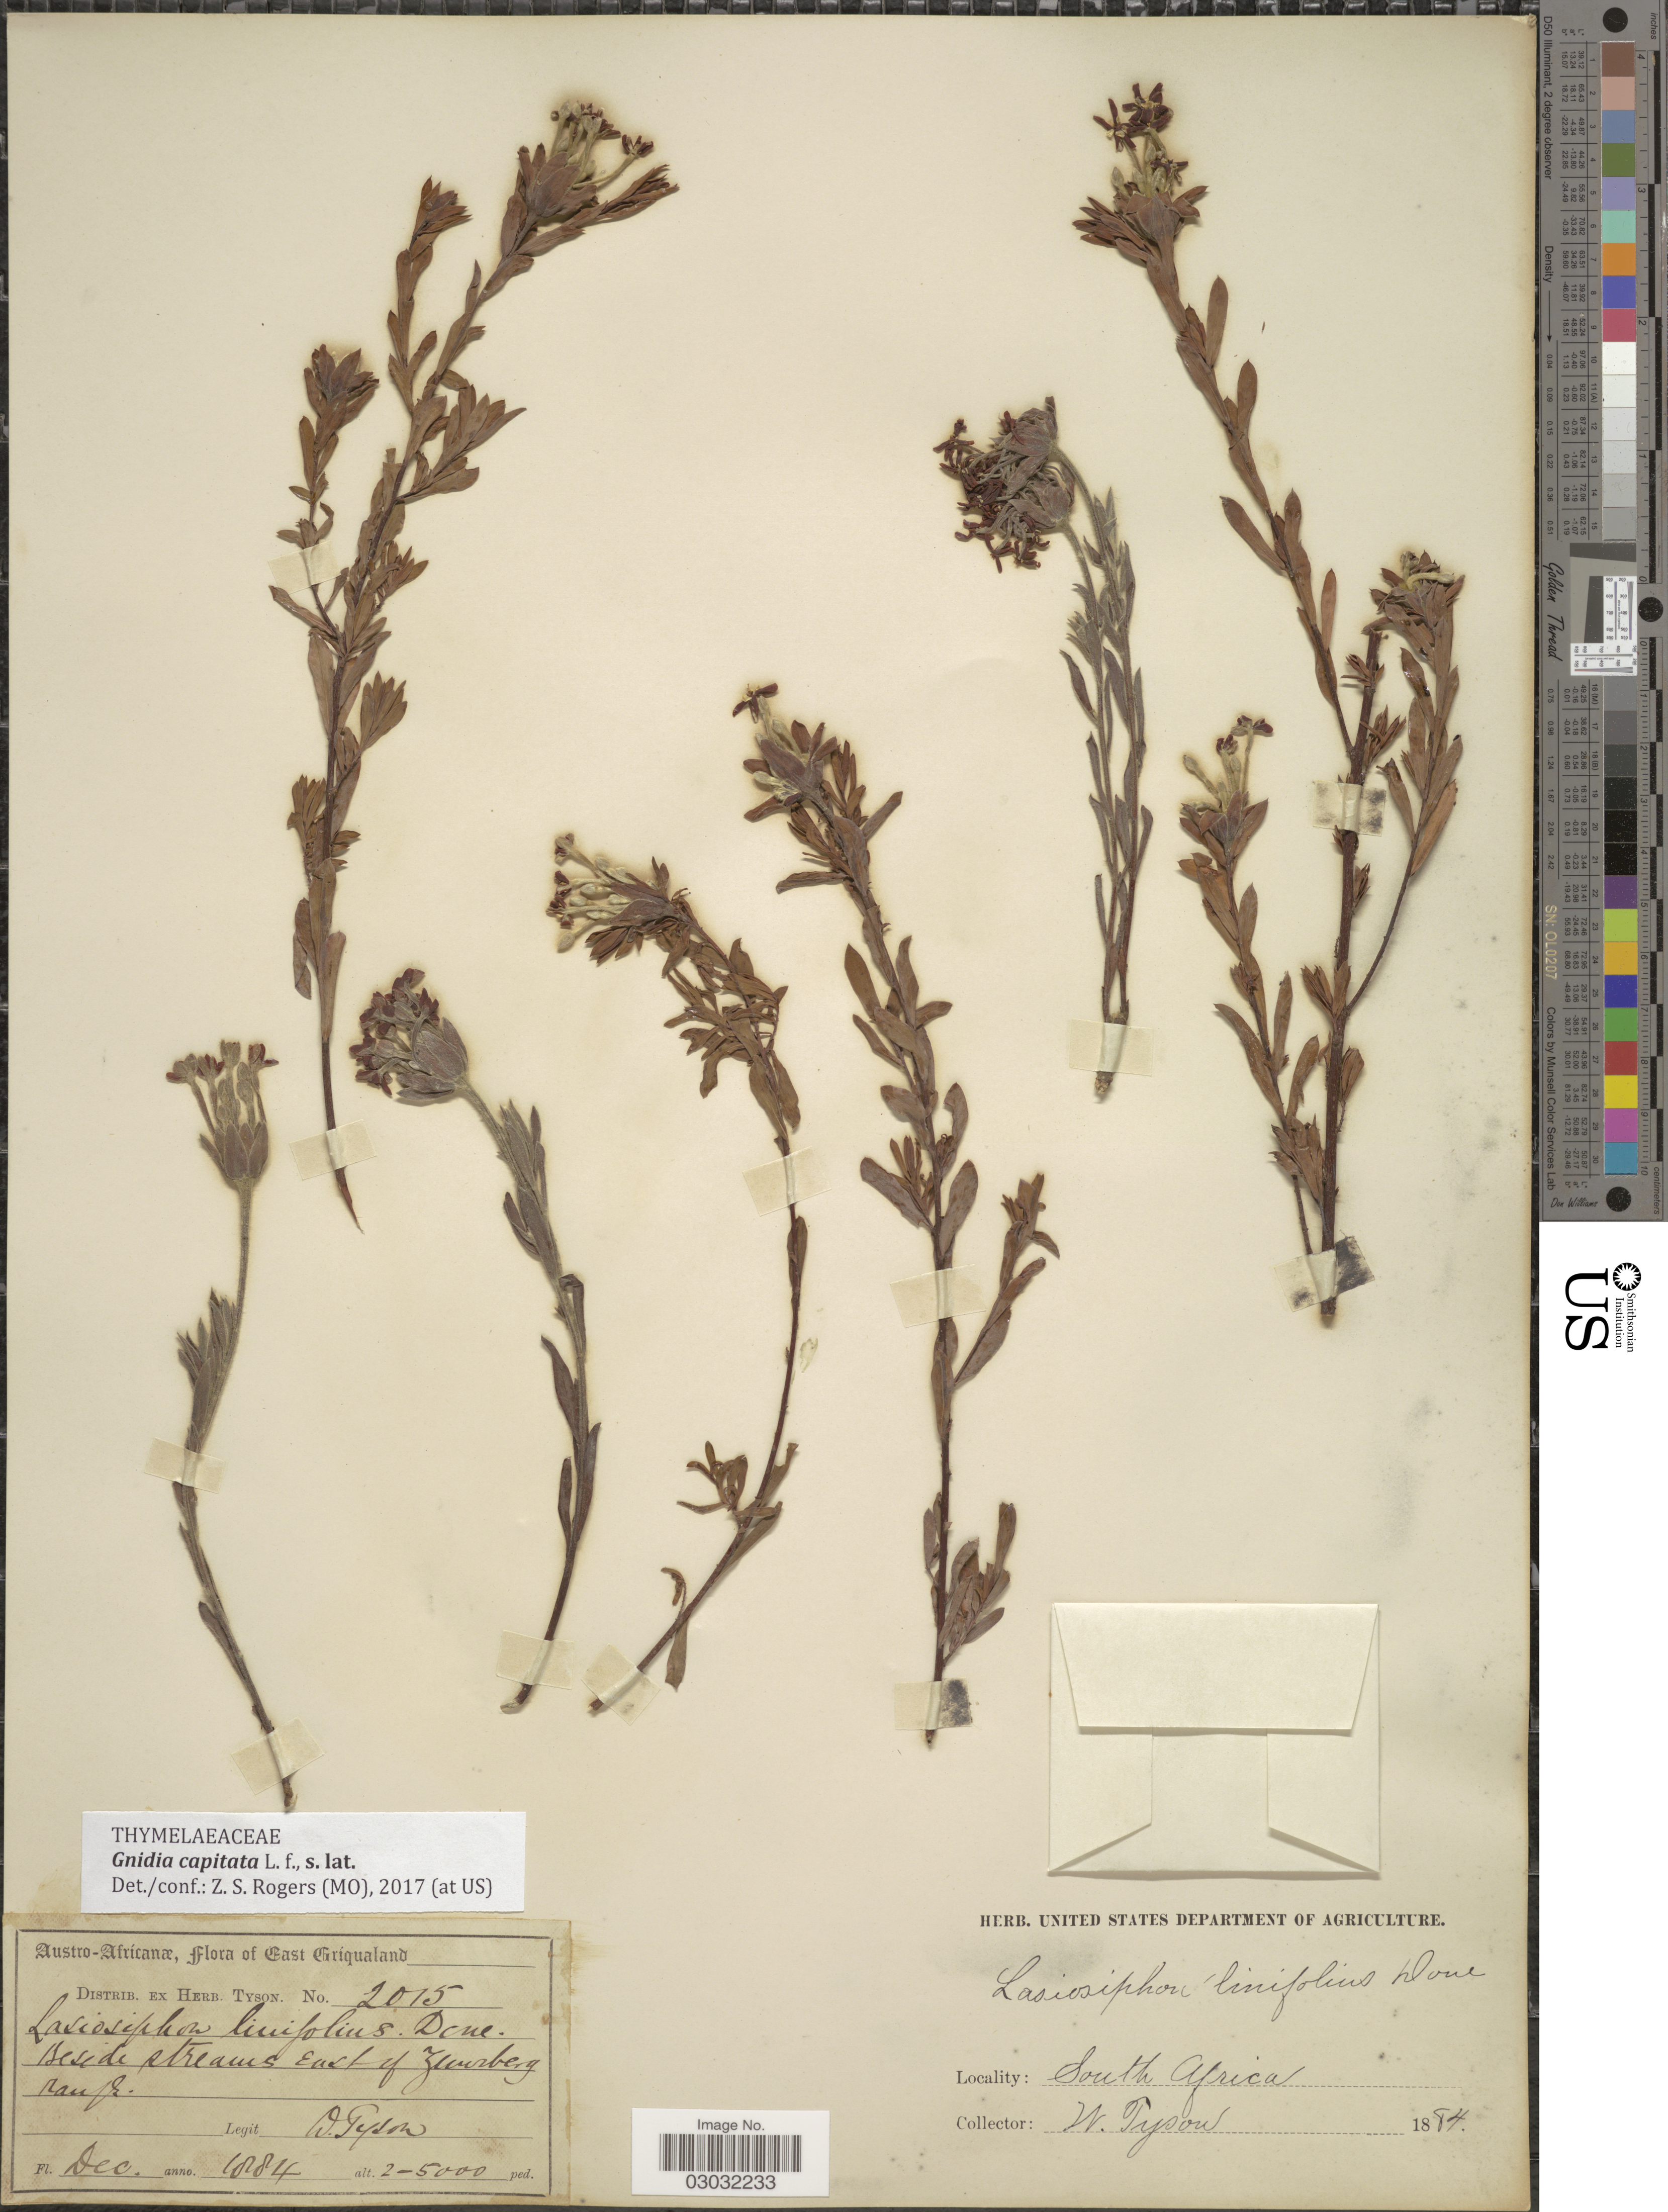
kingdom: Plantae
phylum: Tracheophyta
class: Magnoliopsida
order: Malvales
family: Thymelaeaceae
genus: Lasiosiphon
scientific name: Lasiosiphon capitatus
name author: (L. f.) Burtt Davy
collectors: W. Tyson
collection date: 1884-12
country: South Africa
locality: Austro-Africanae, East Griqualand. Beside streams east of Zwarberg [Swartberg] range.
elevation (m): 610